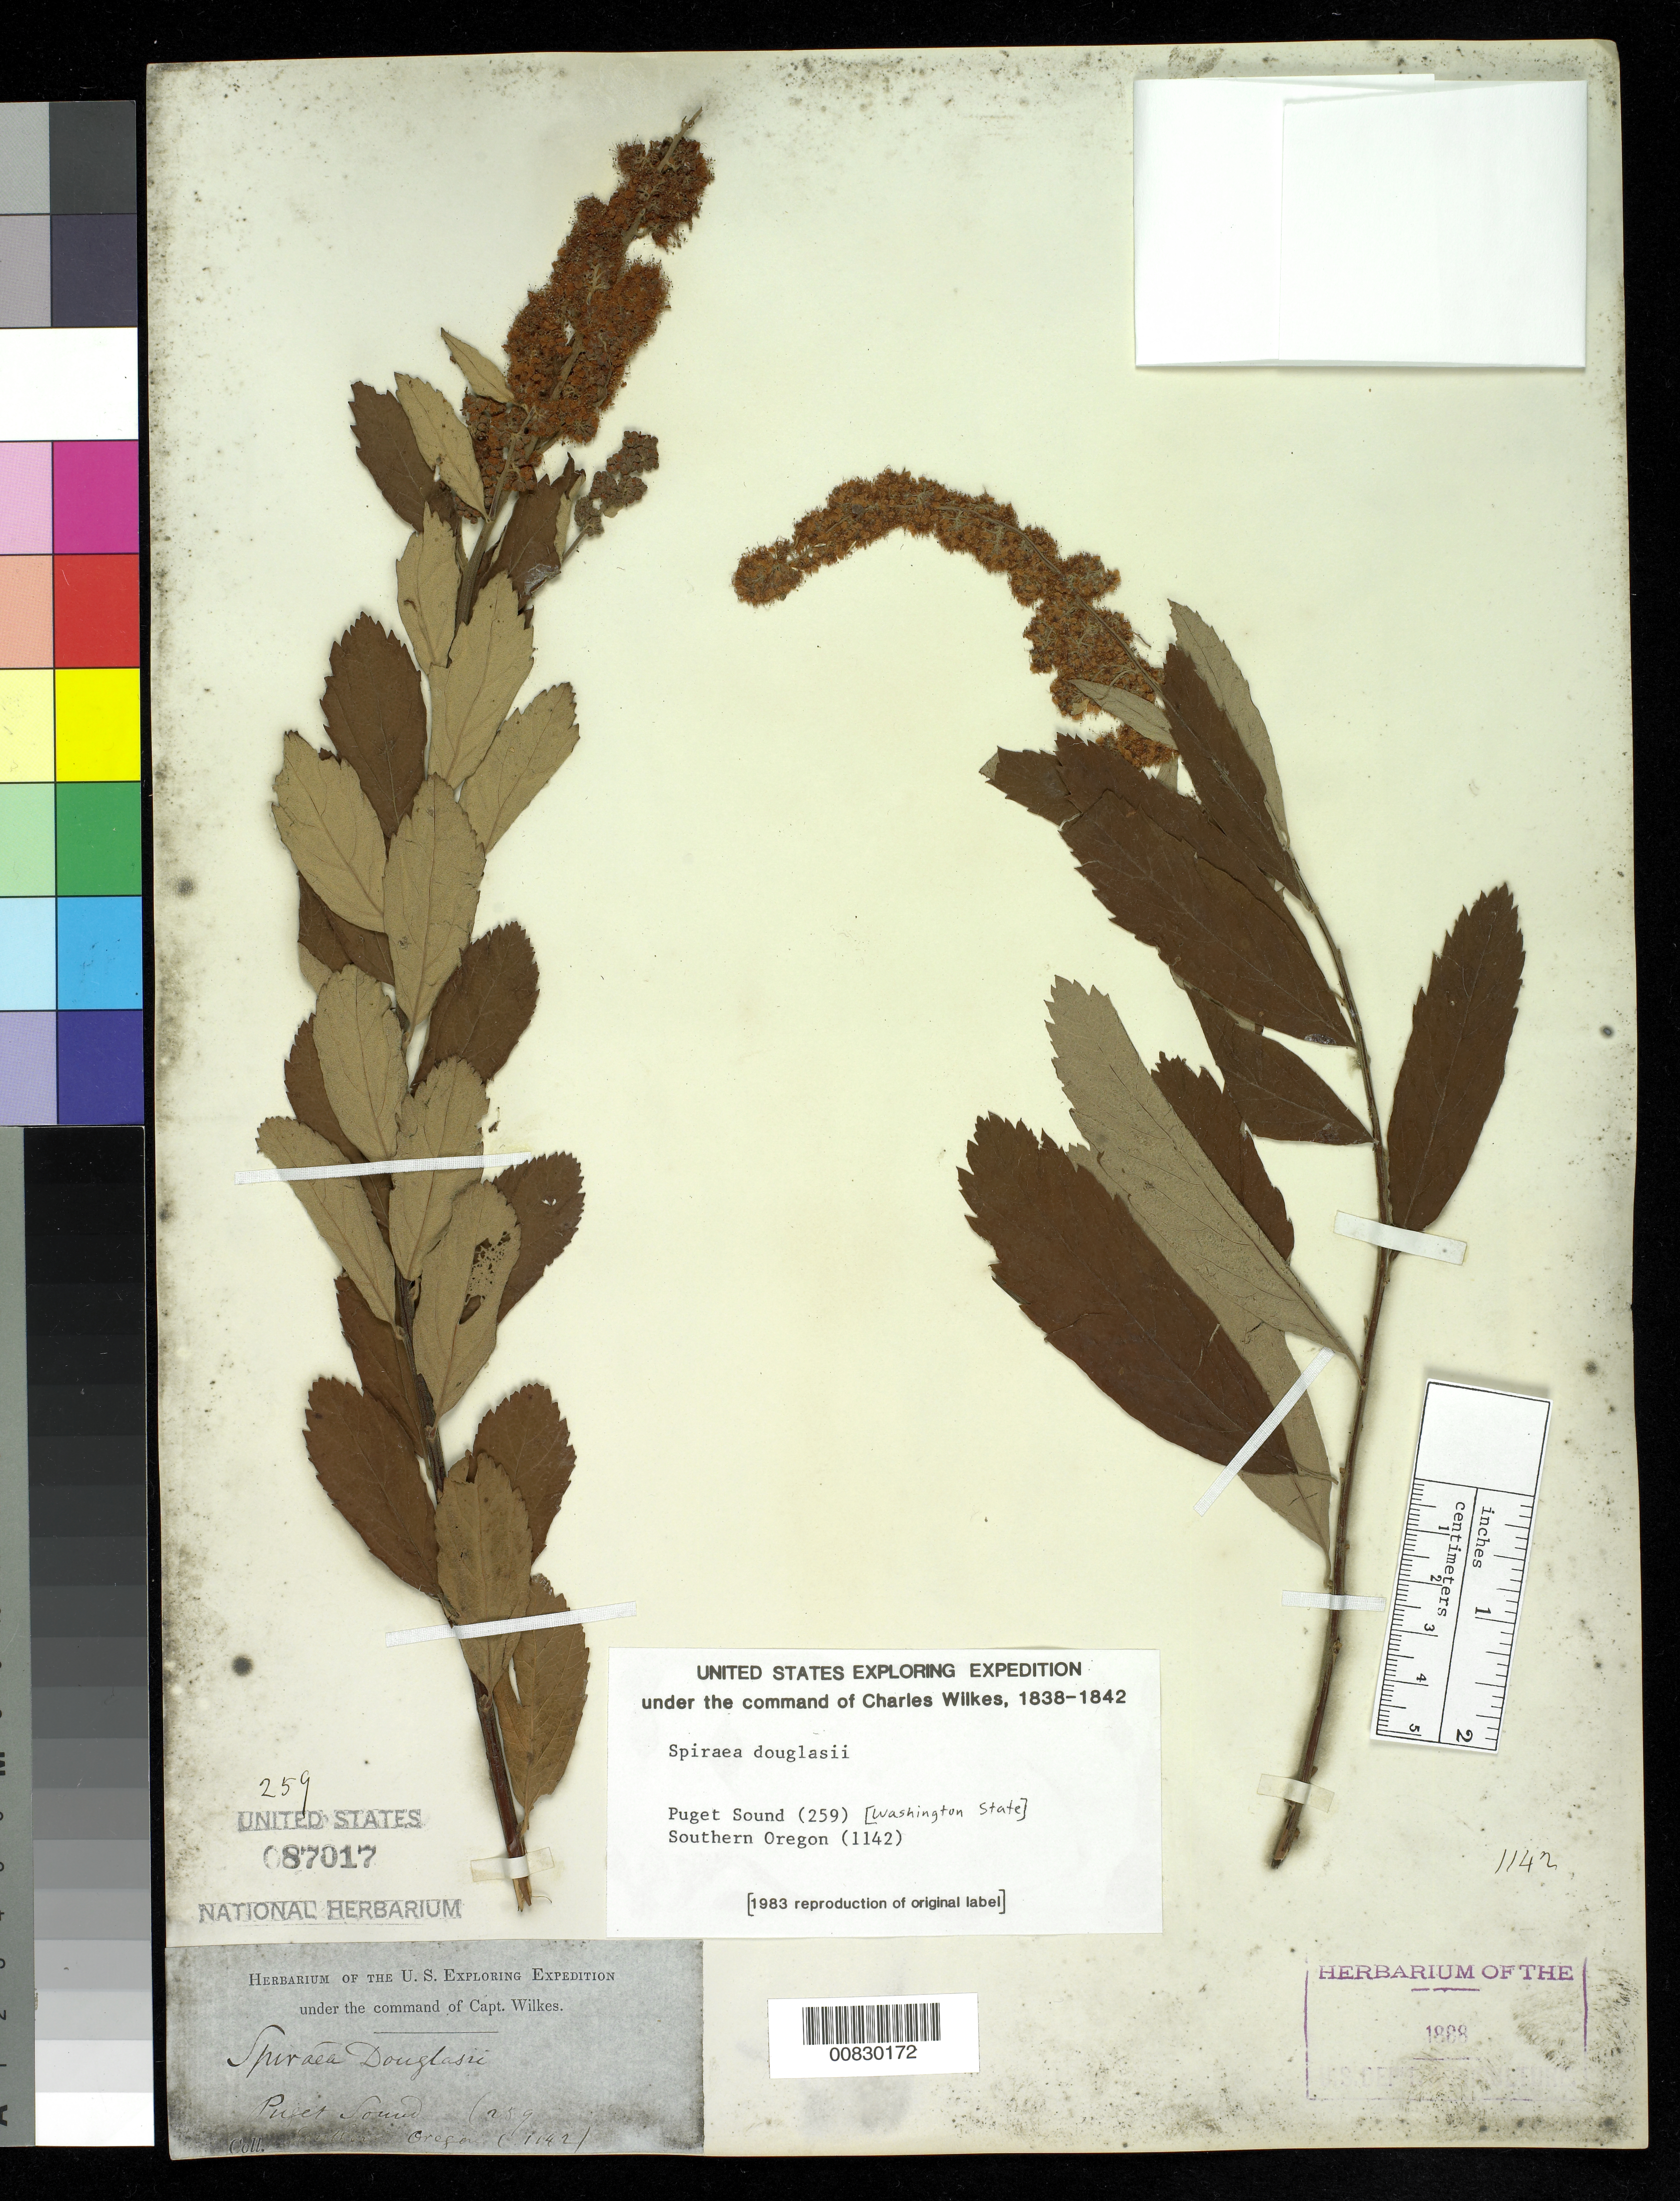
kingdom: Plantae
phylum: Tracheophyta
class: Magnoliopsida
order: Rosales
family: Rosaceae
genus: Spiraea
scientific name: Spiraea douglasii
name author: Hook.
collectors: Wilkes Explor. Exped.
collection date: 1838/1842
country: United States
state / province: Oregon / Washington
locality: Puget Sound (Washington State)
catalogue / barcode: US 87017